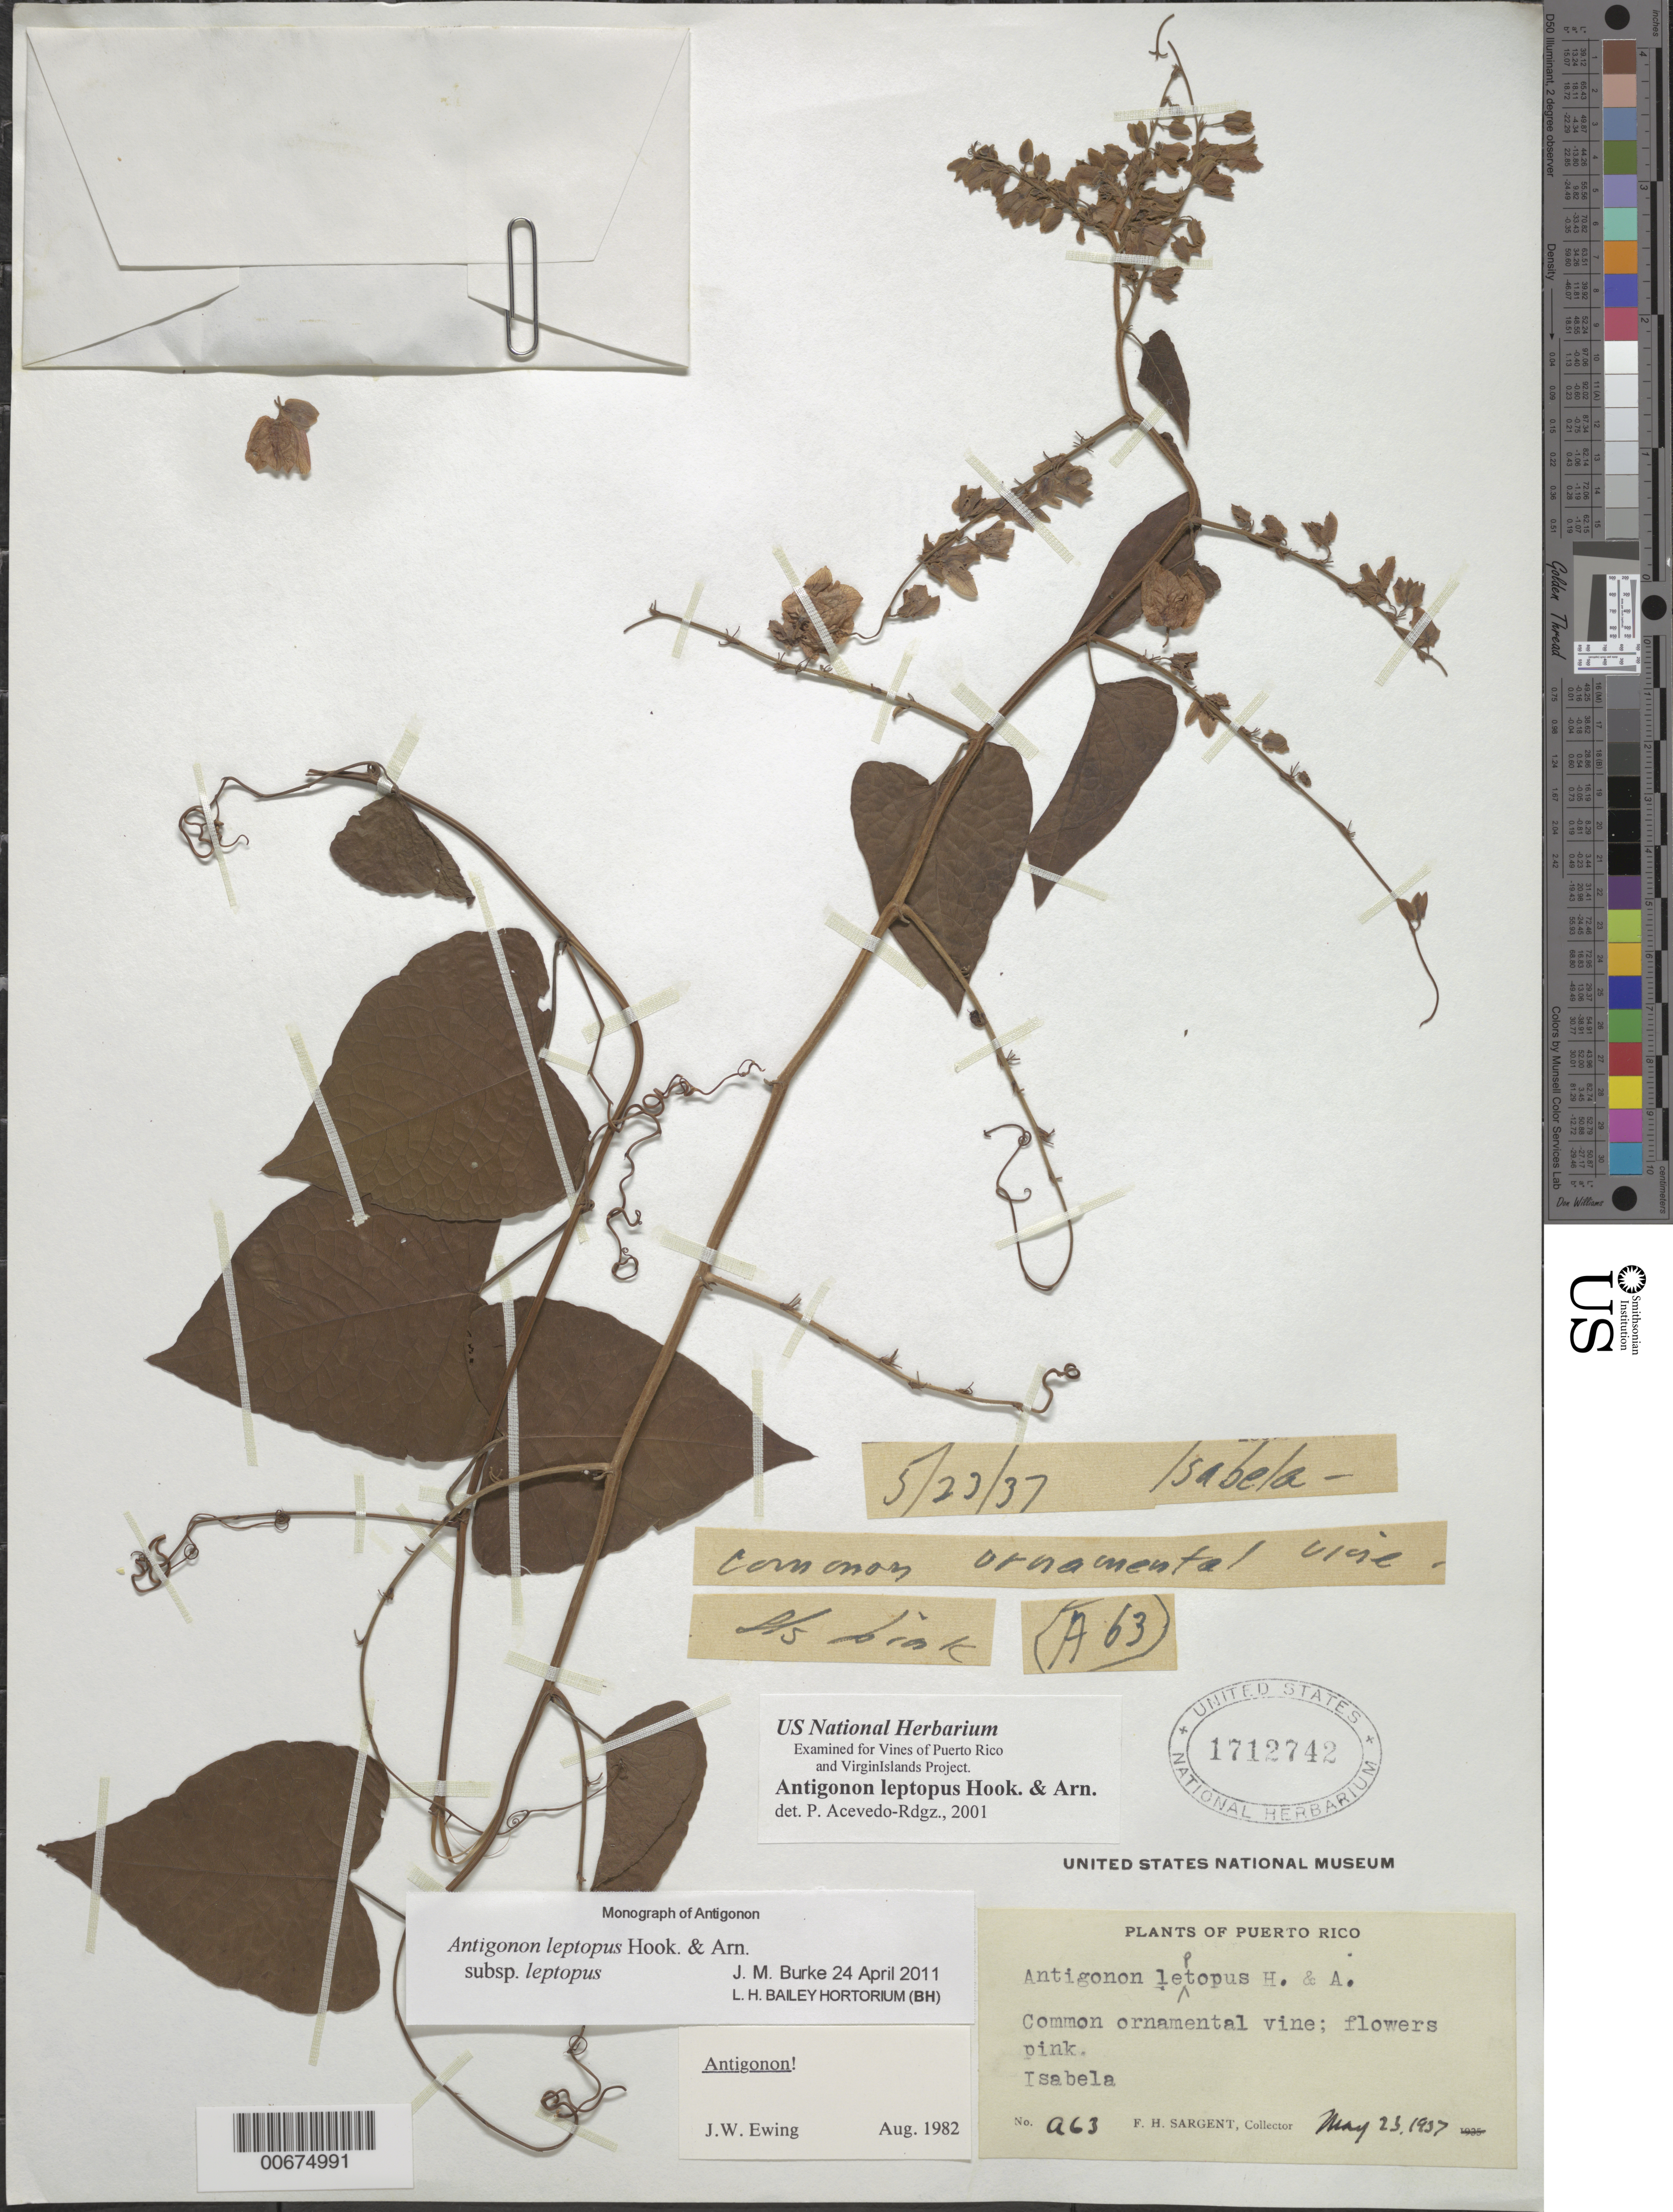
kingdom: Plantae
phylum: Tracheophyta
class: Magnoliopsida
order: Caryophyllales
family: Polygonaceae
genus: Antigonon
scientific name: Antigonon leptopus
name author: Hook. & Arn.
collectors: F. H. Sargent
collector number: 63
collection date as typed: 23 May 1937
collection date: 1937-05-23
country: Puerto Rico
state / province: Isabela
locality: Isabela.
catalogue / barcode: US 1712742